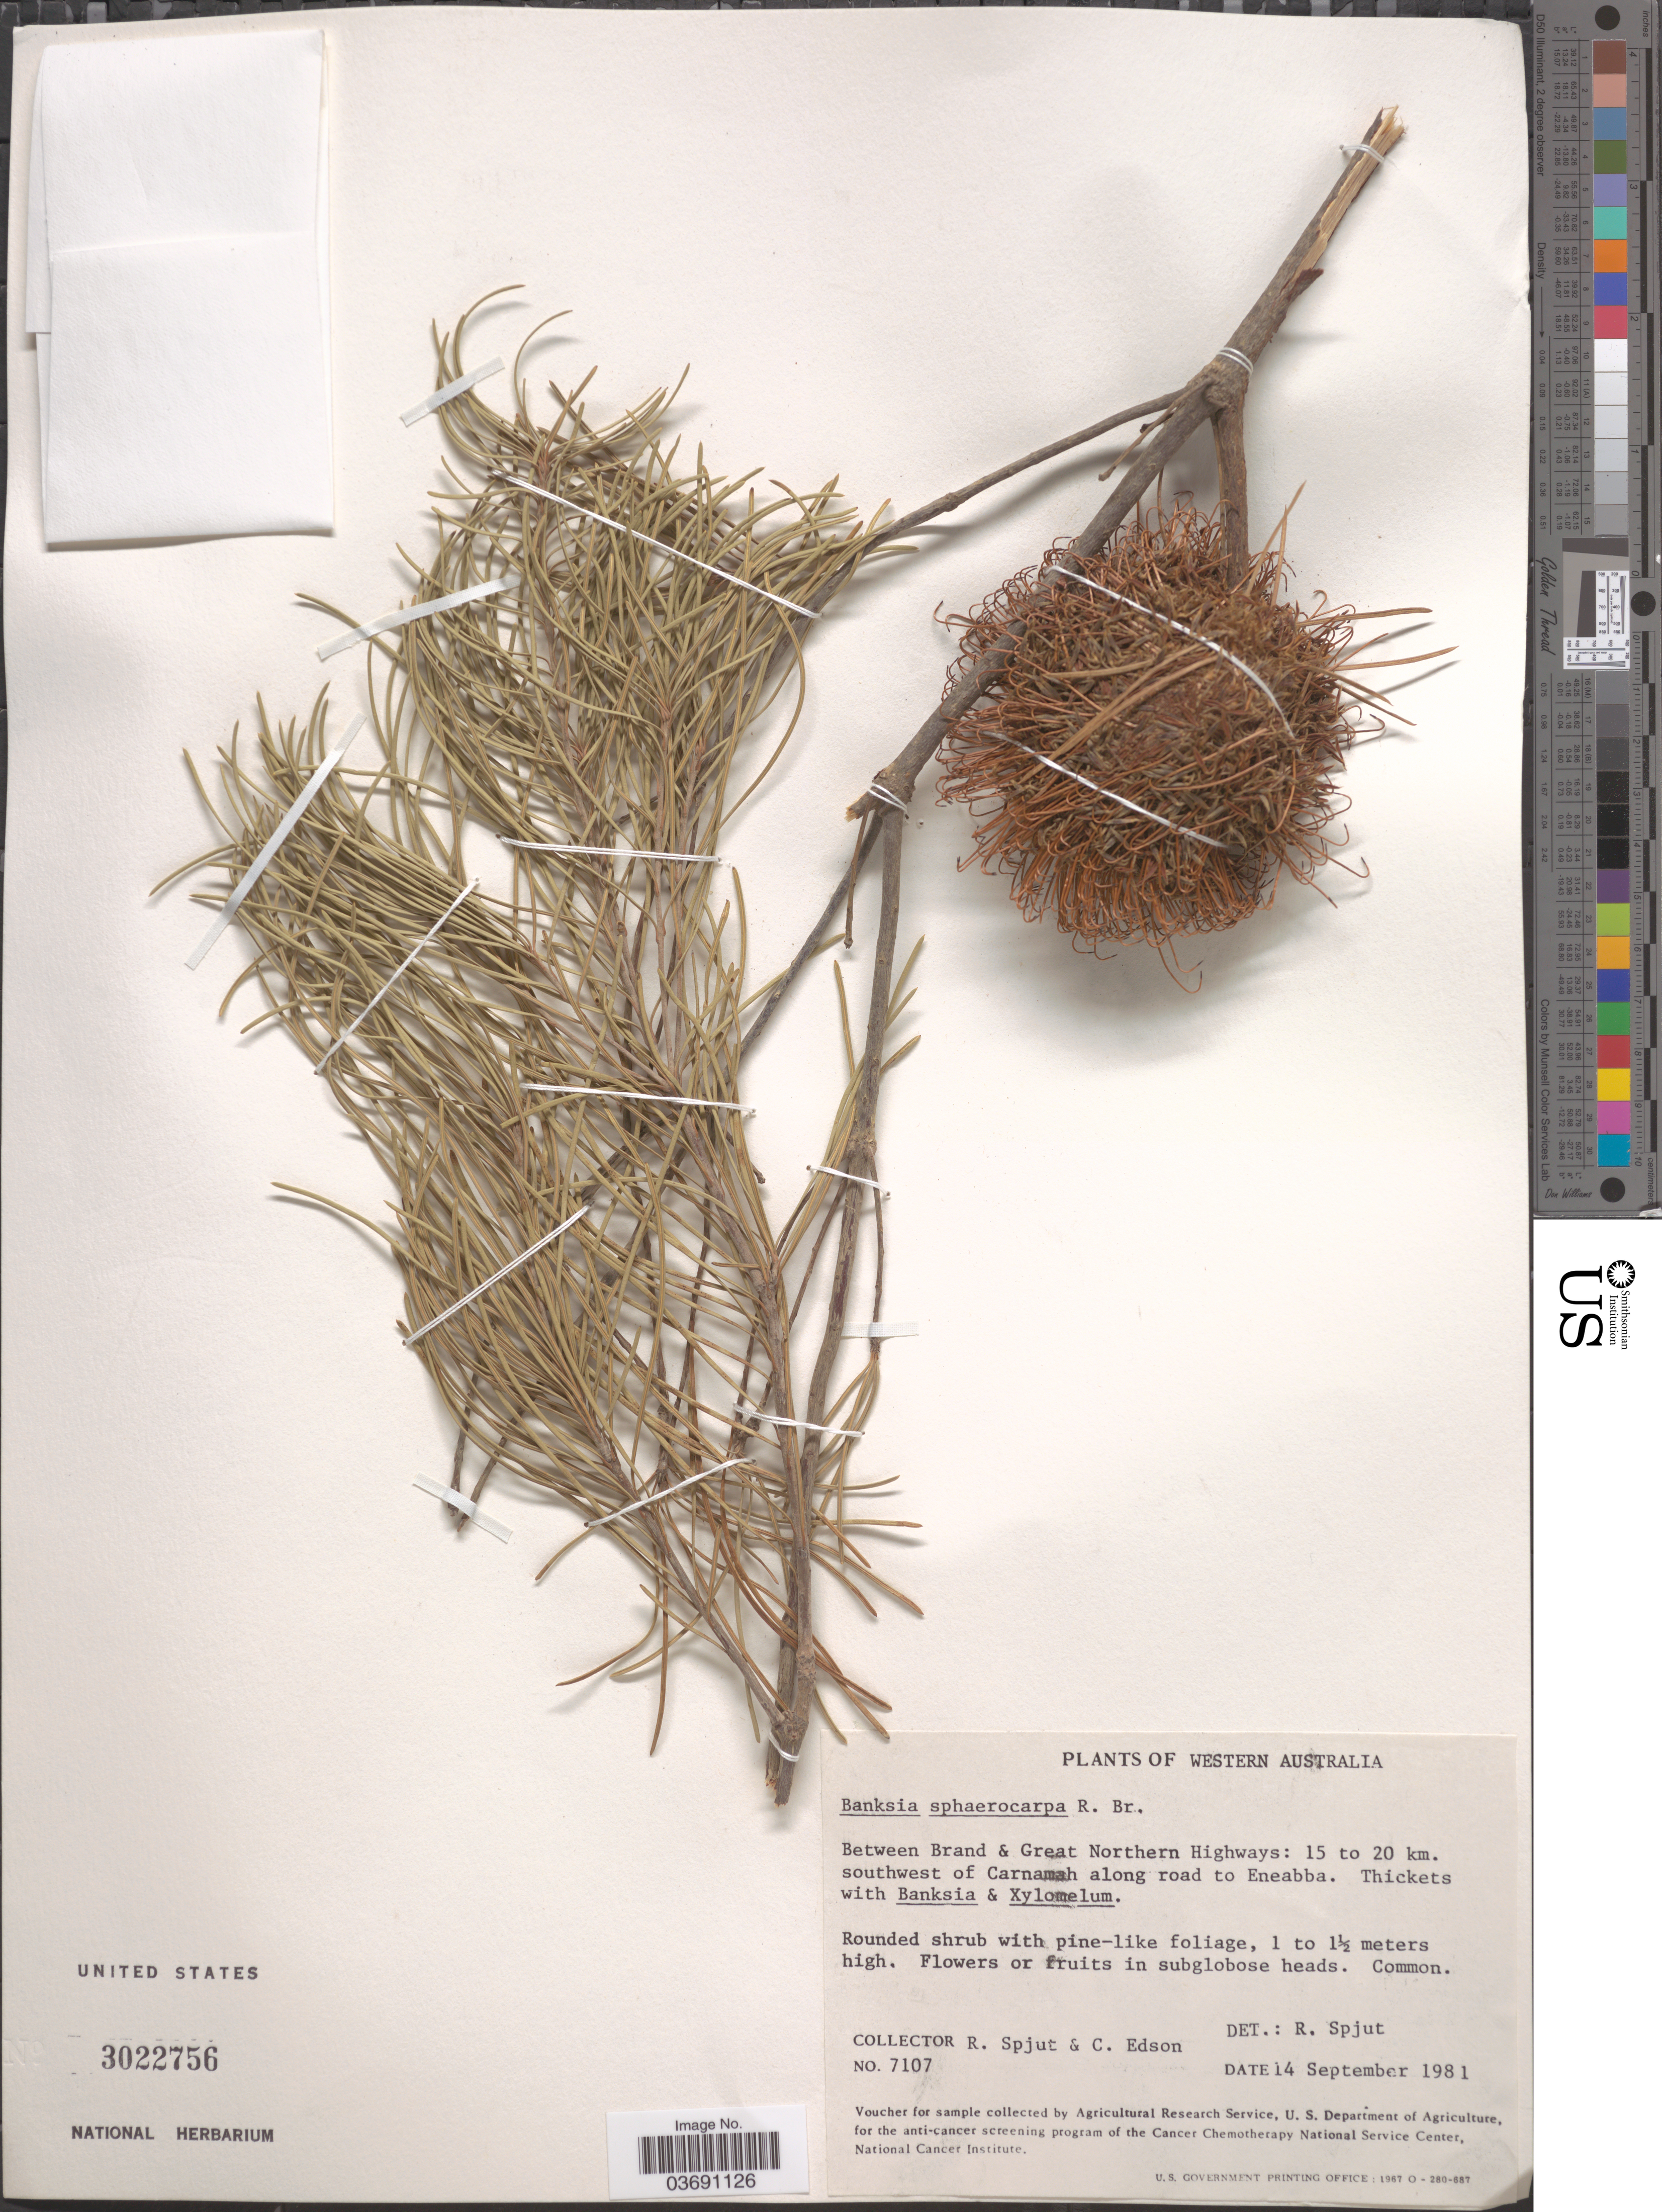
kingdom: Plantae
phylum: Tracheophyta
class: Magnoliopsida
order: Proteales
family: Proteaceae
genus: Banksia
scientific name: Banksia sphaerocarpa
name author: R. Br.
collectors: R. Spjut & C. Edson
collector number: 7107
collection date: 1981-09-14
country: Australia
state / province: Western Australia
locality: Between Brand & Great Northern Highways: 15 to 20 km. southwest of Carnamah along road to Eneabba.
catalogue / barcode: US 3022756